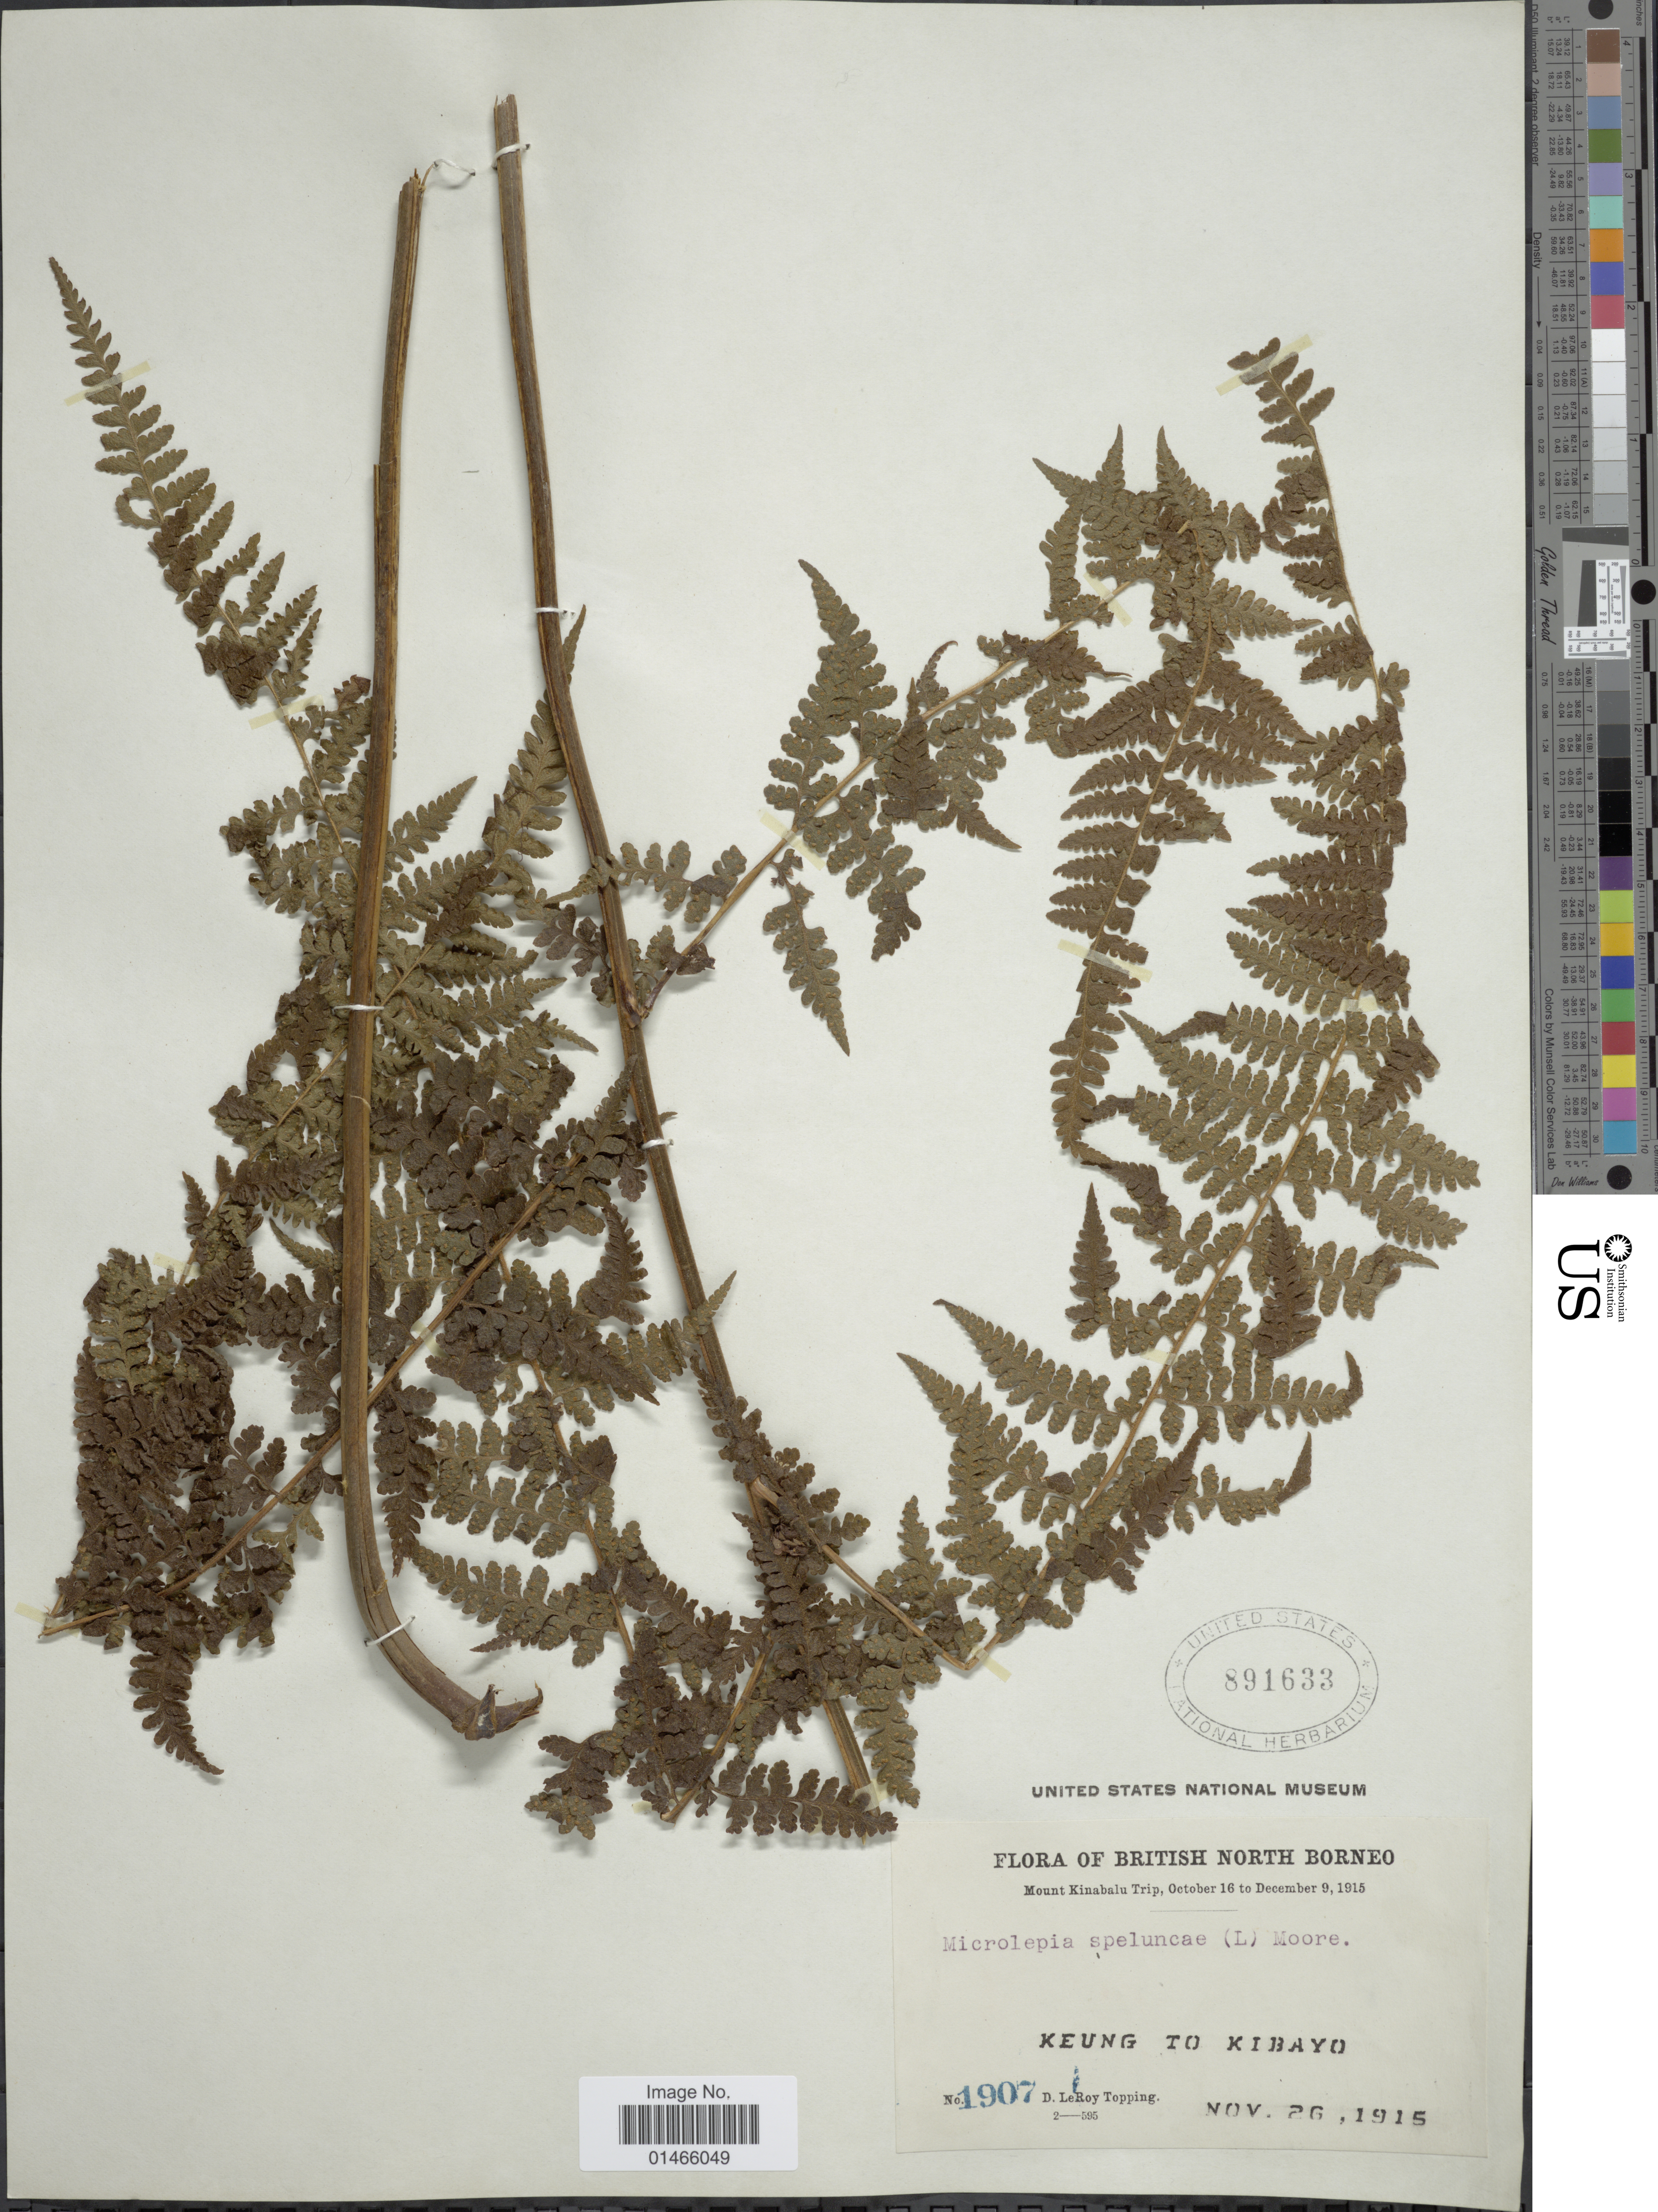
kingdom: Plantae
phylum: Tracheophyta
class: Polypodiopsida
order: Polypodiales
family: Dennstaedtiaceae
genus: Microlepia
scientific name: Microlepia pilosiuscula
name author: (Sm.) C.V. Morton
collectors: D. L. Topping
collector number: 1907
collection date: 1915-11-26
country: Malaysia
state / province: Sabah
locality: British North Borneo, Mount Kinabalu, Keung to Kibayo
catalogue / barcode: US 891633